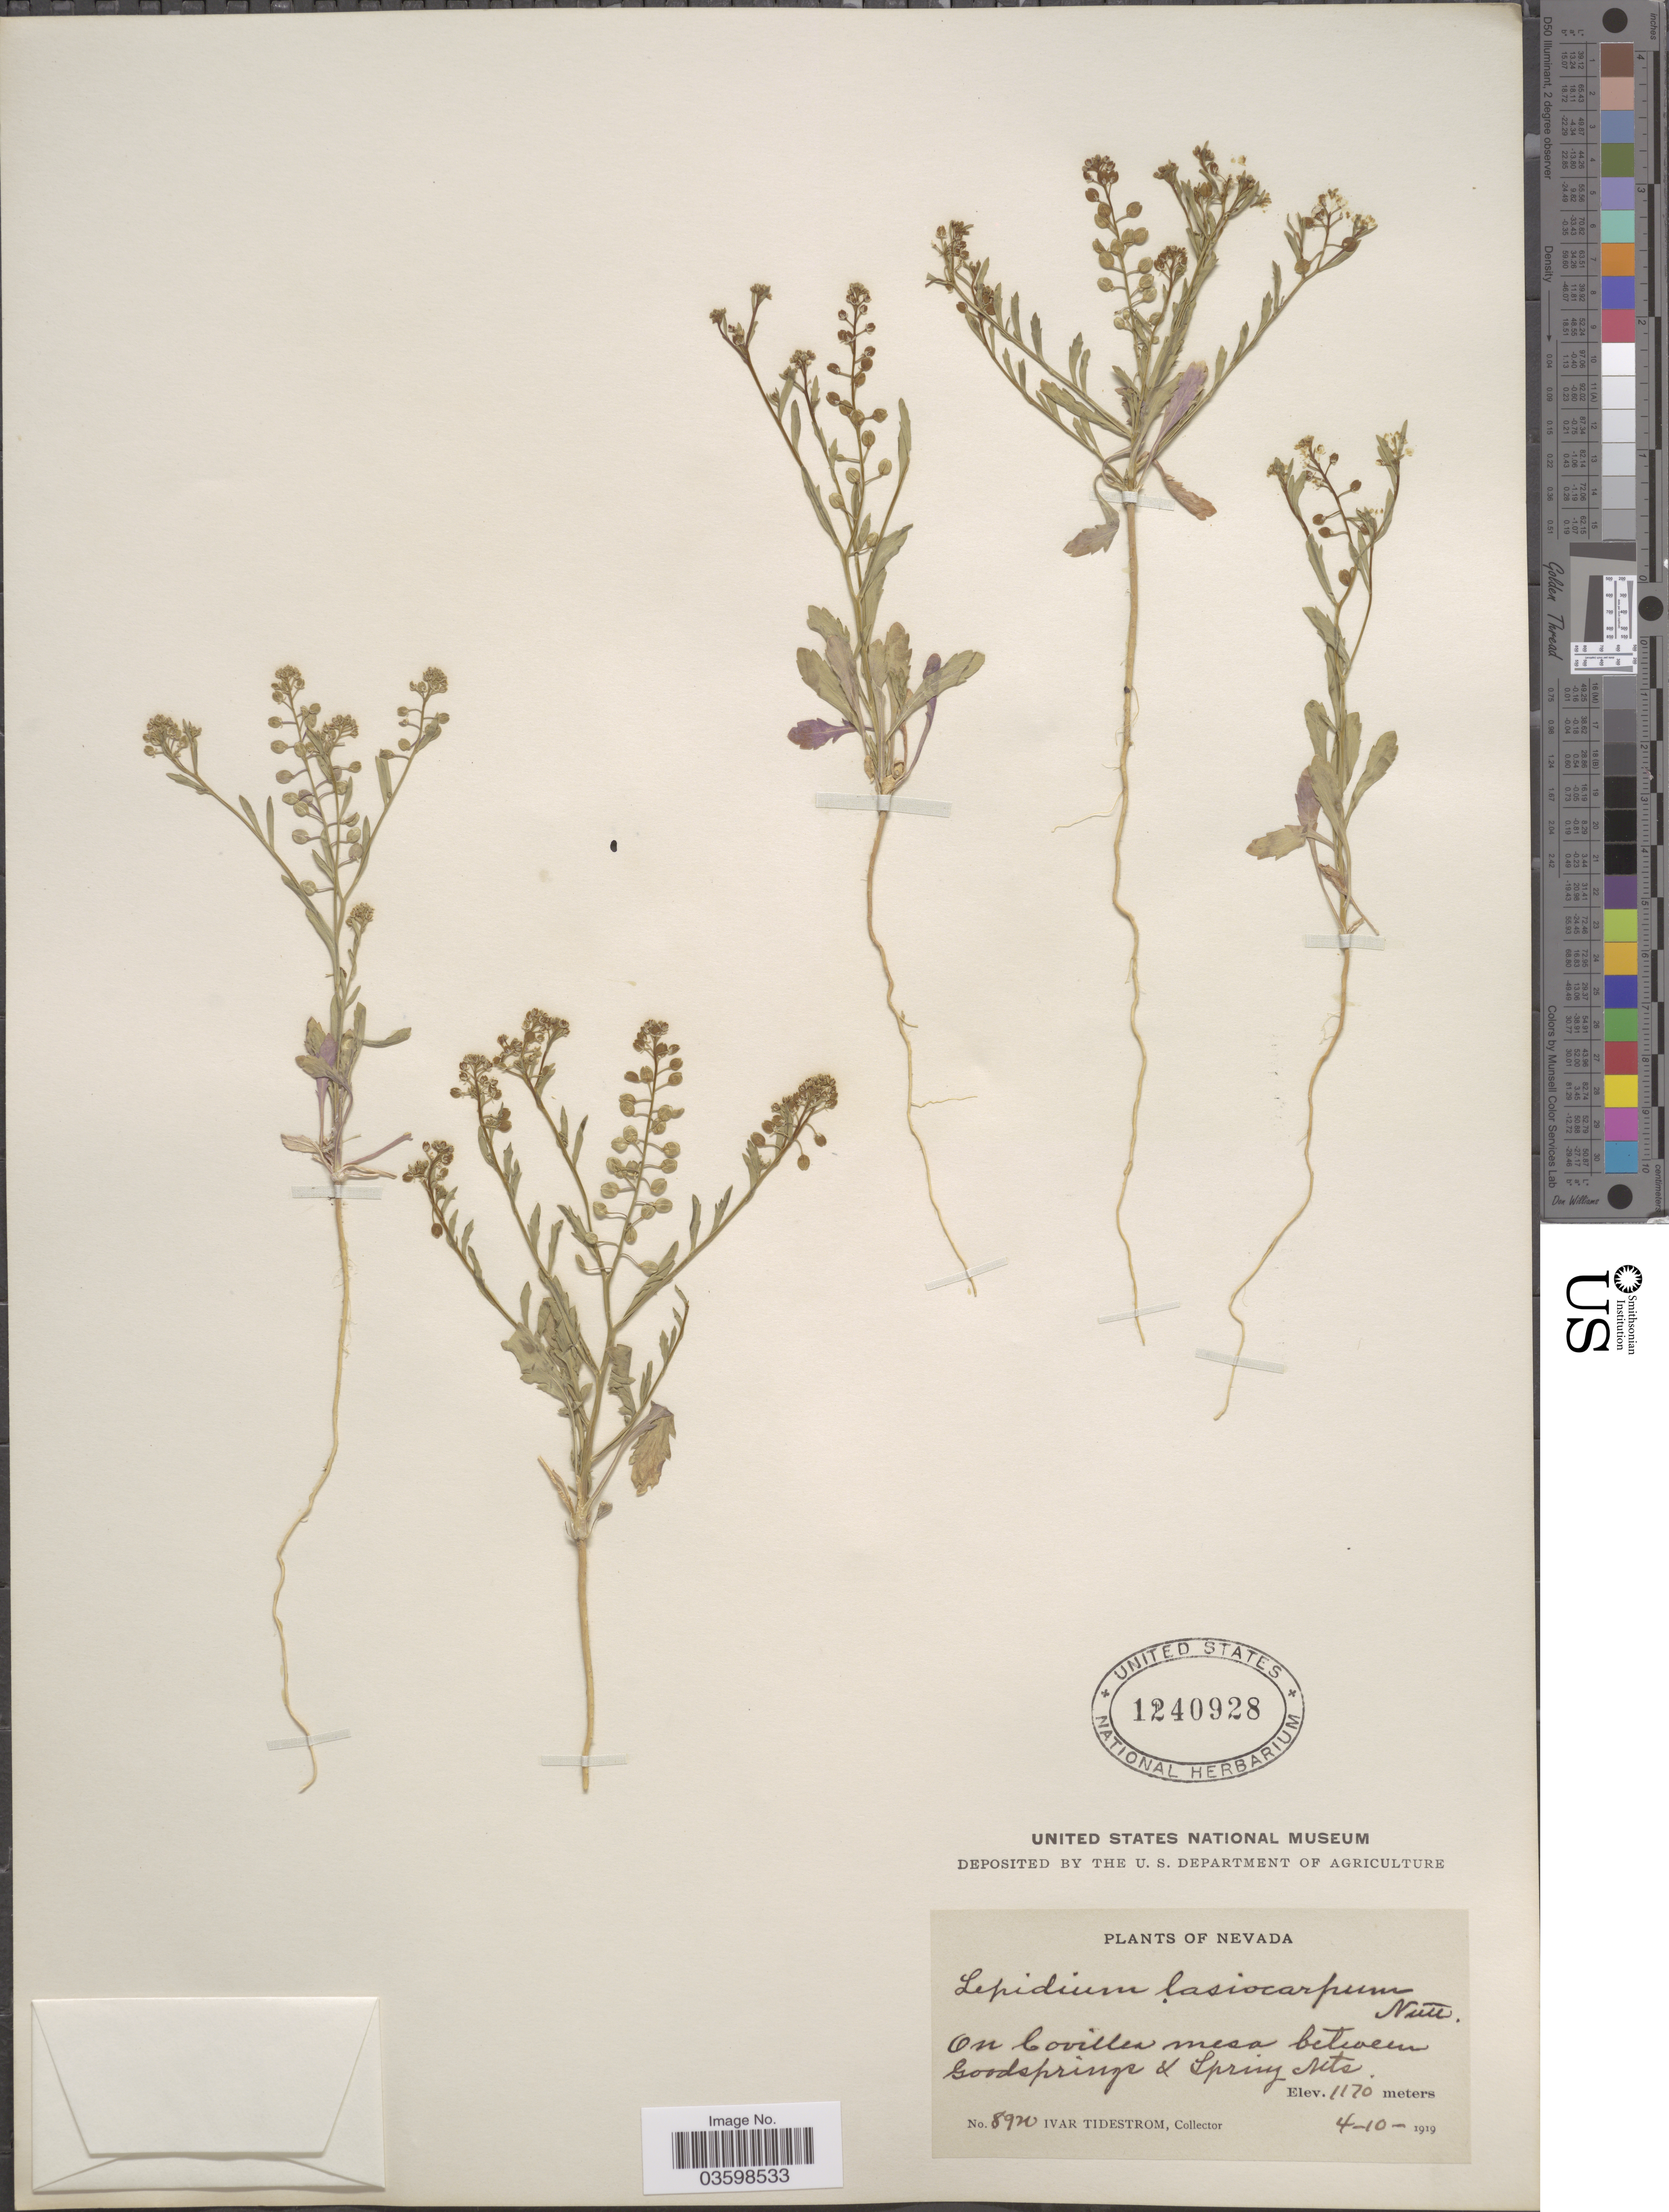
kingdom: Plantae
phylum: Tracheophyta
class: Magnoliopsida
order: Brassicales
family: Brassicaceae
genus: Lepidium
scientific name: Lepidium lasiocarpum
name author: Nutt.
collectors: I. F. Tidestrom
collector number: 8920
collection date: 1919-04-10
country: United States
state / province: Nevada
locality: On Covillea mesa between Goodsprings & Spring Mts.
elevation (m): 1170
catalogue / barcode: US 1240928